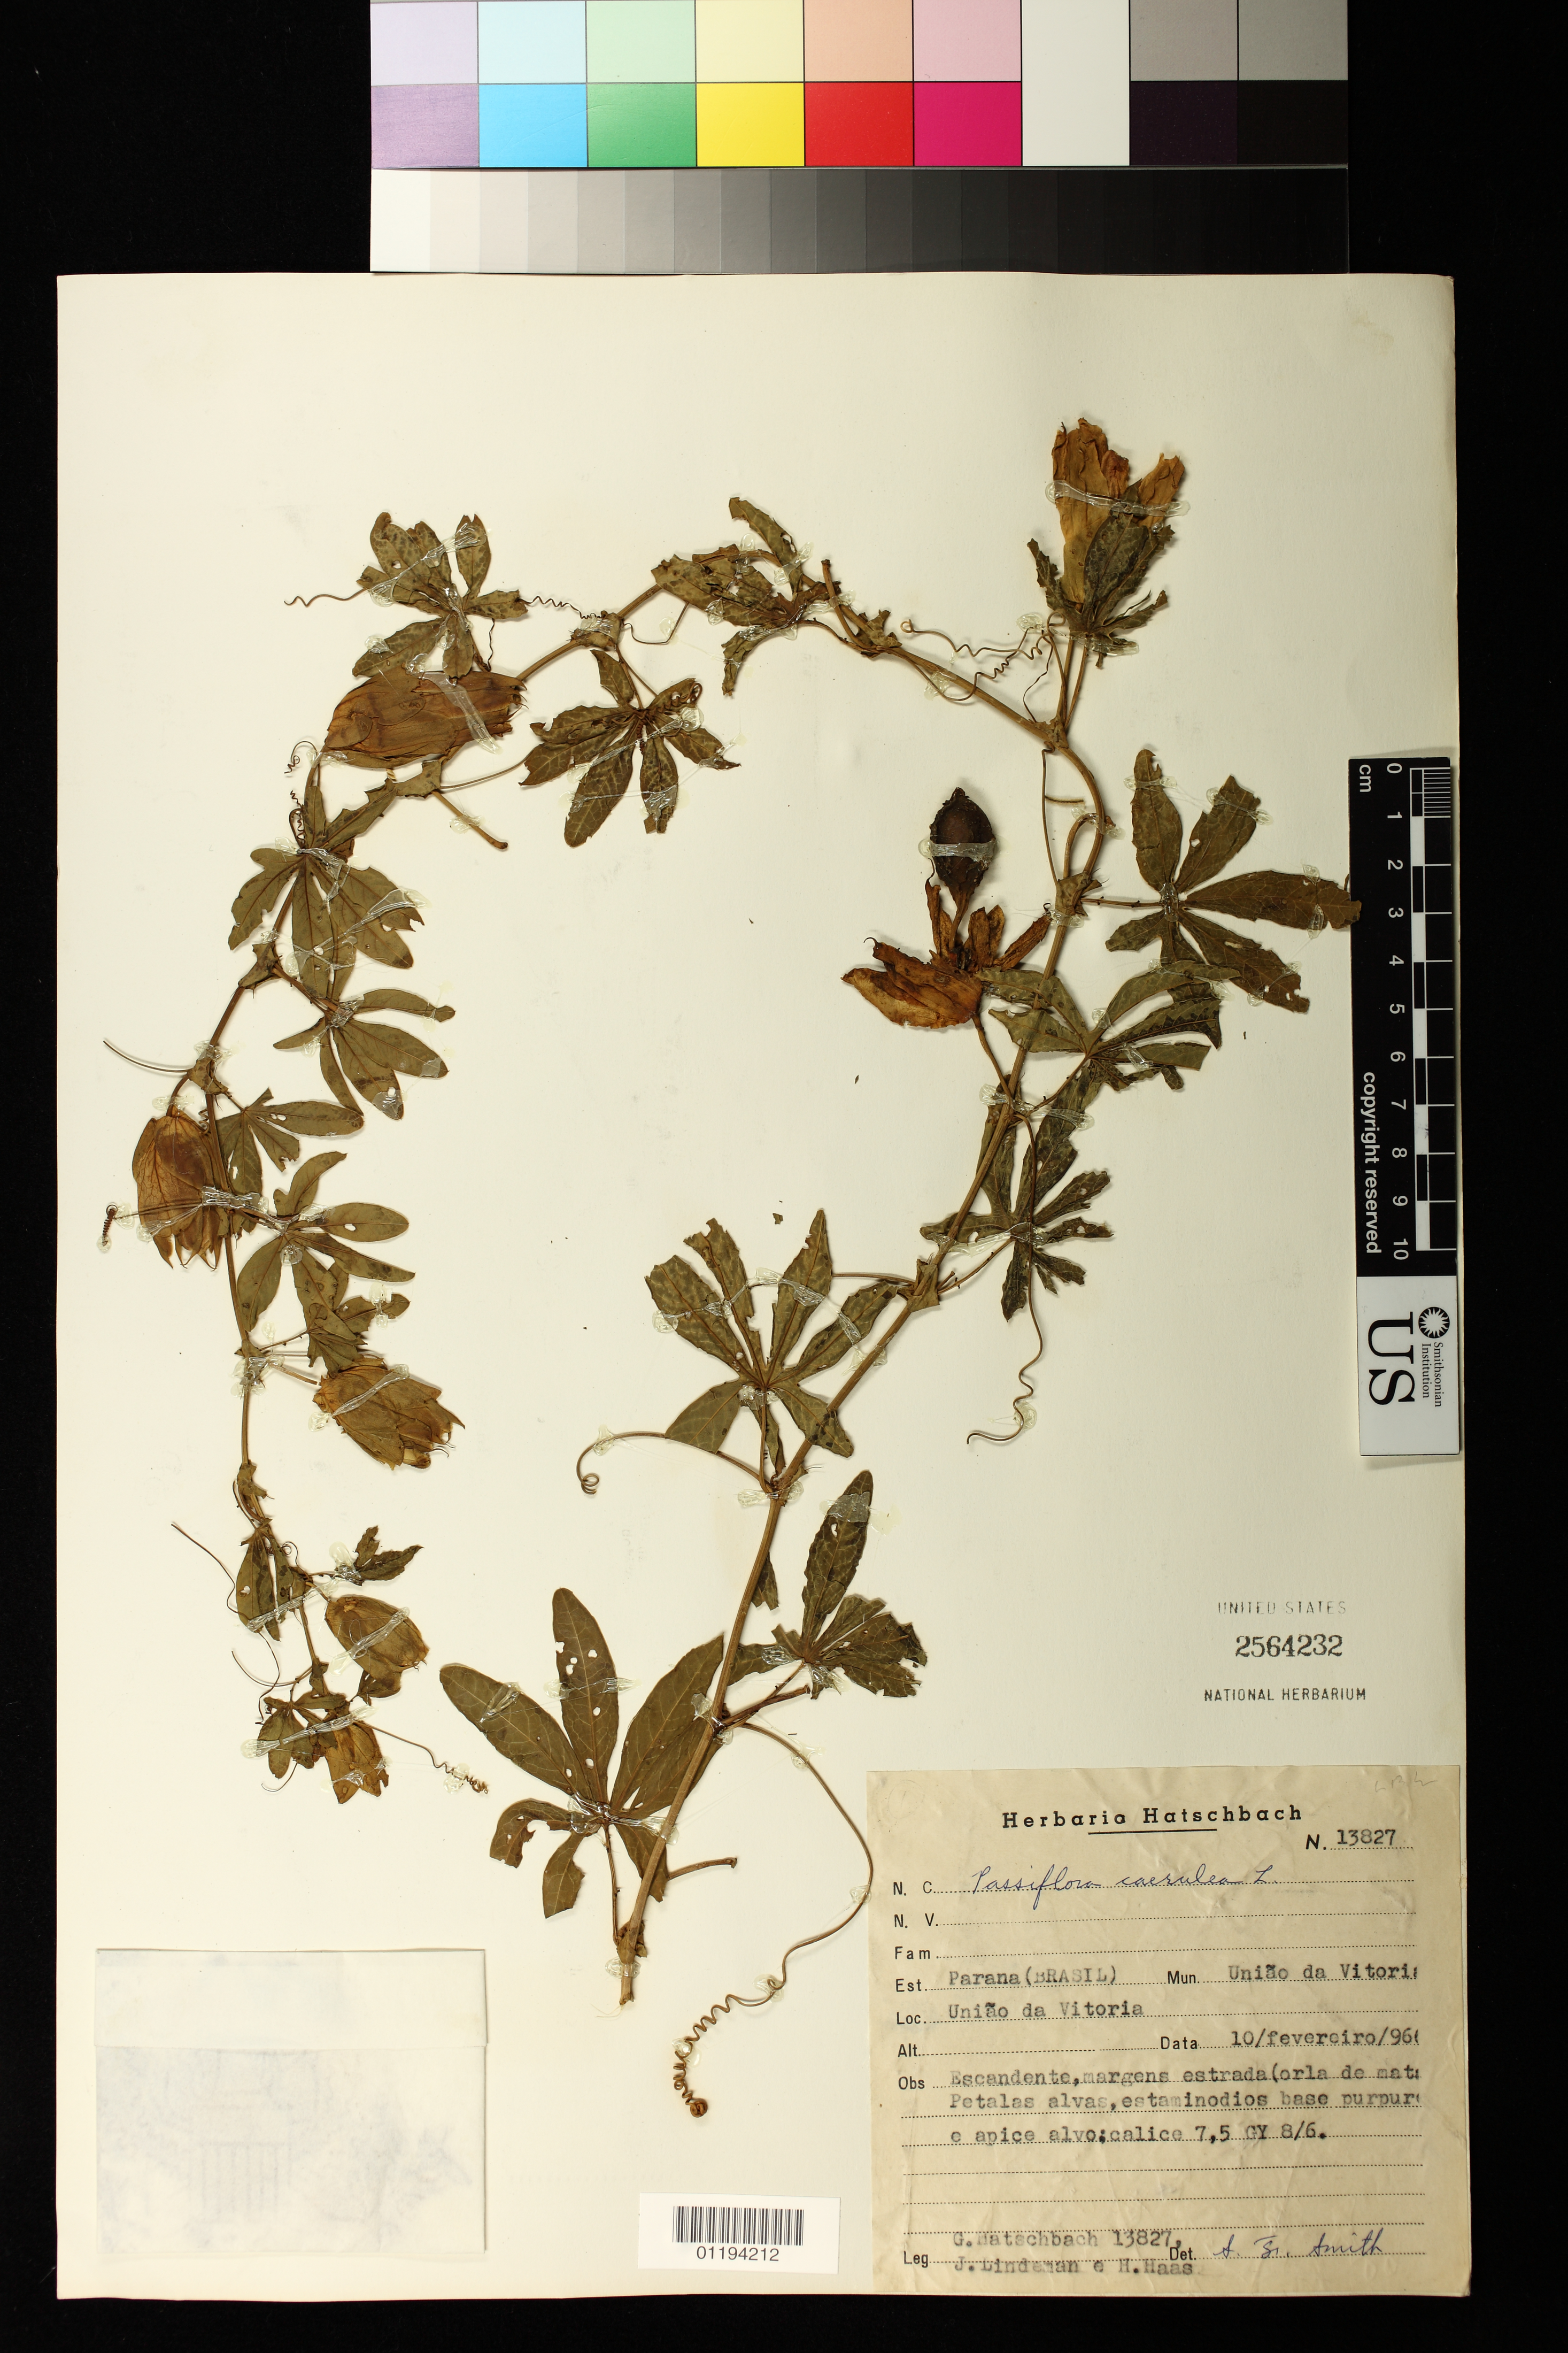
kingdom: Plantae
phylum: Tracheophyta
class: Magnoliopsida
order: Malpighiales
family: Passifloraceae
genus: Passiflora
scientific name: Passiflora caerulea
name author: L.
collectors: G. Hatschbach, J. C. Lindeman & H. Haas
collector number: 13827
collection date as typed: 10 Feb 195?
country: Brazil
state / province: Paraná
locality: Est. Parana: Mun. Uniao de Vitoria, Uniao da Victoria.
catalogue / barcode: US 2564232